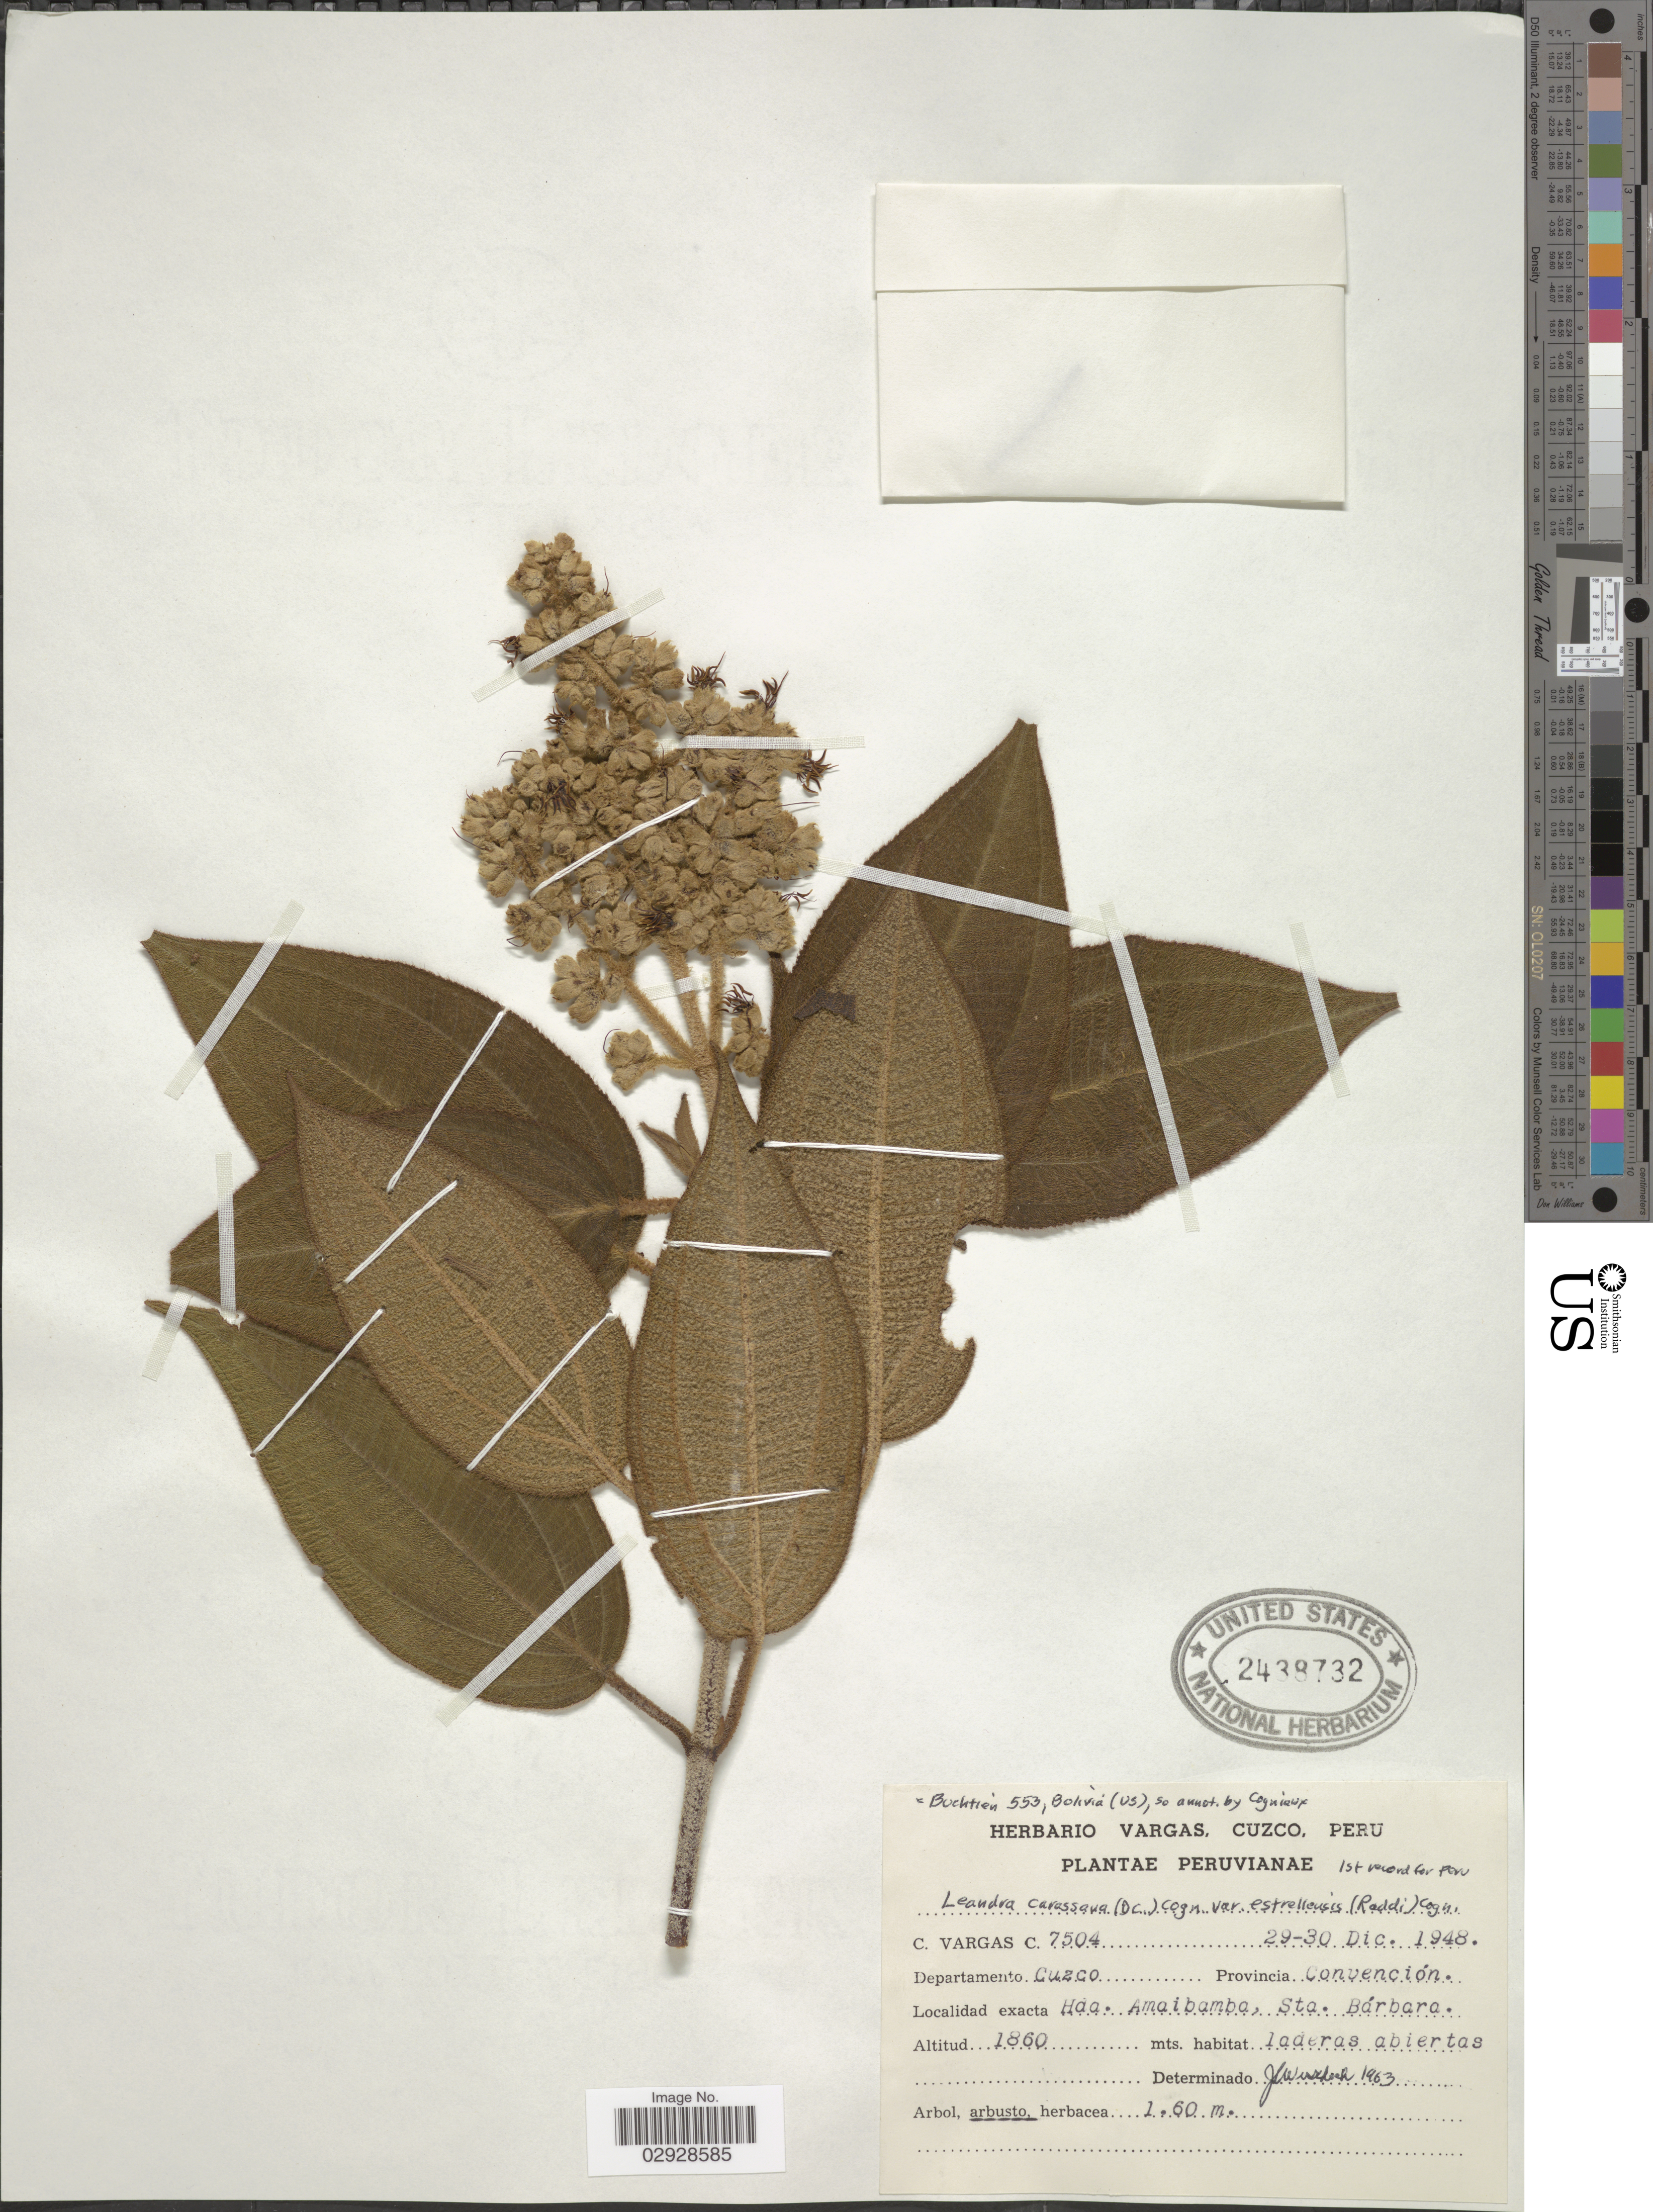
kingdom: Plantae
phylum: Tracheophyta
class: Magnoliopsida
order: Myrtales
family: Melastomataceae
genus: Leandra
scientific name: Leandra carassana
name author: (DC.) Cogn.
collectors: C. Vargas Calderón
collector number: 7504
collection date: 1948-12-29/1948-12-30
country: Peru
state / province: Cusco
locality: Departamento Cuzco. Provincia Convención. Hda. Amaibamba, Sta. Bárbara.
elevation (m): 1860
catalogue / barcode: US 2438732